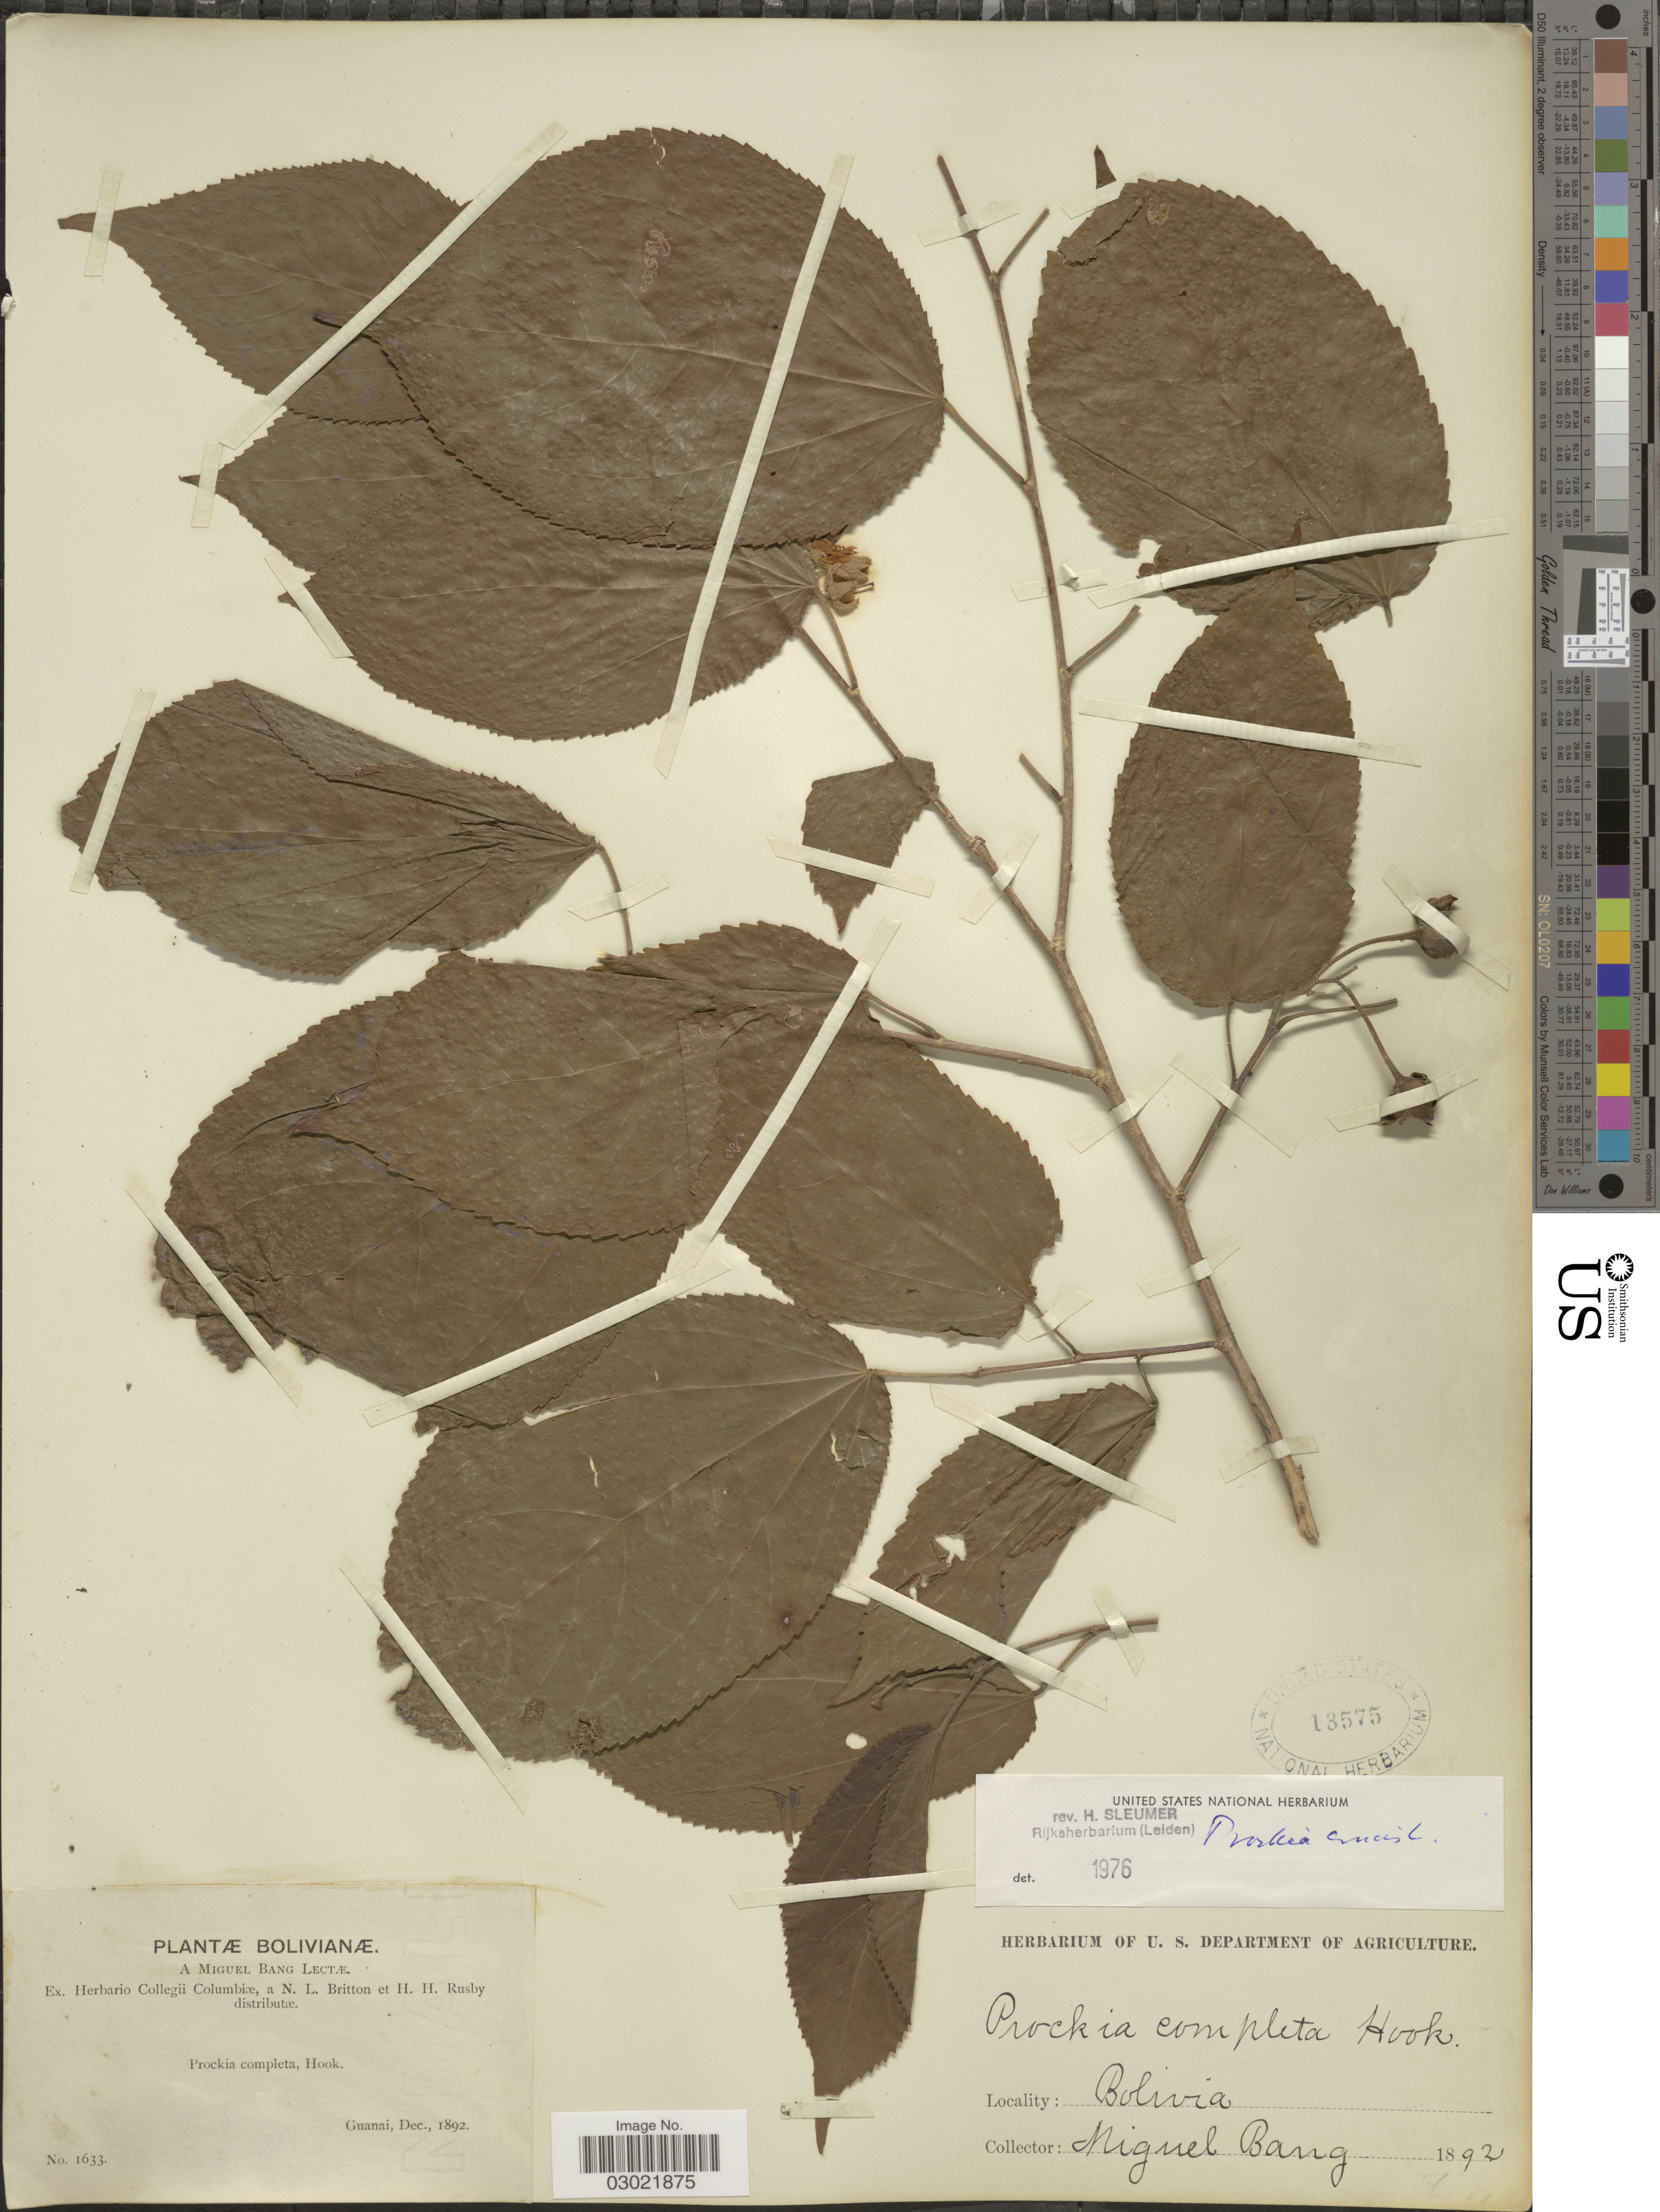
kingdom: Plantae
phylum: Tracheophyta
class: Magnoliopsida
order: Malpighiales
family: Salicaceae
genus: Prockia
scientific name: Prockia crucis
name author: P. Browne ex L.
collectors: M. Bang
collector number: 1633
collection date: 1892-12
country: Bolivia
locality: Guanai.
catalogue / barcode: US 13575